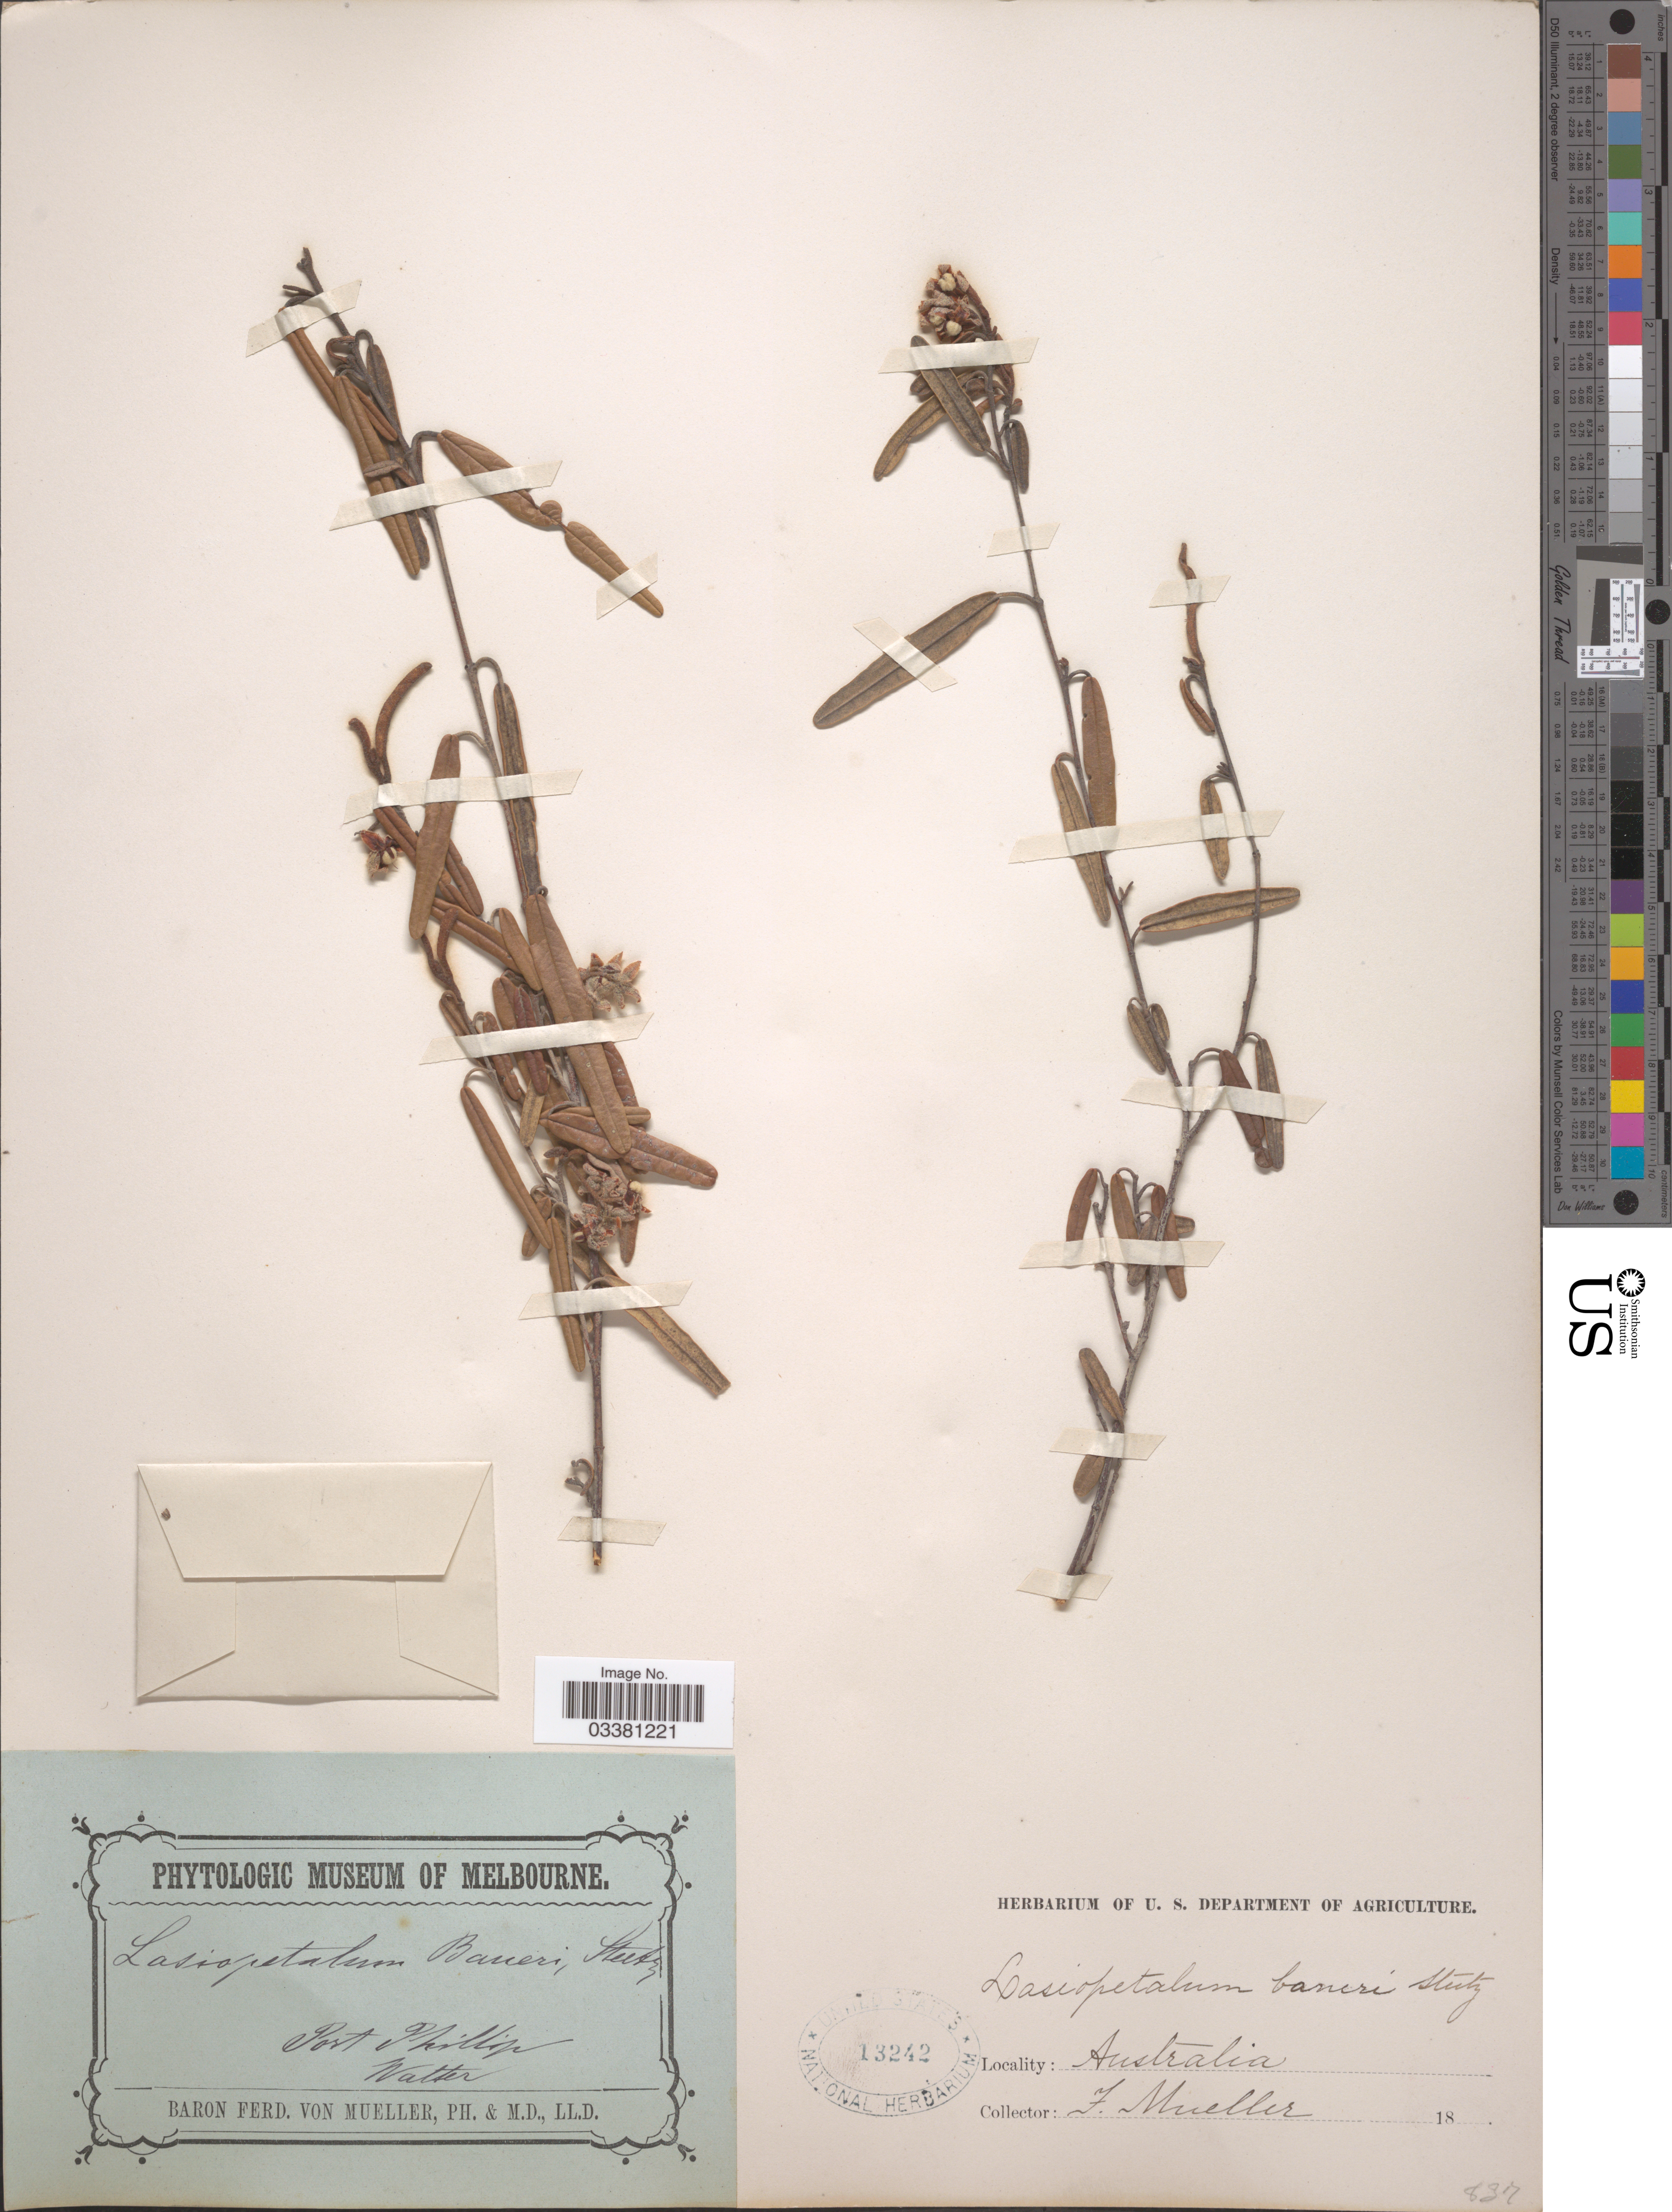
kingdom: Plantae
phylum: Tracheophyta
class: Magnoliopsida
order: Malvales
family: Malvaceae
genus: Lasiopetalum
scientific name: Lasiopetalum baueri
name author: Steetz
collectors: F. Mueller & -- Walter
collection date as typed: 18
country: Australia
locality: Port Phillip.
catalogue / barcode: US 13242